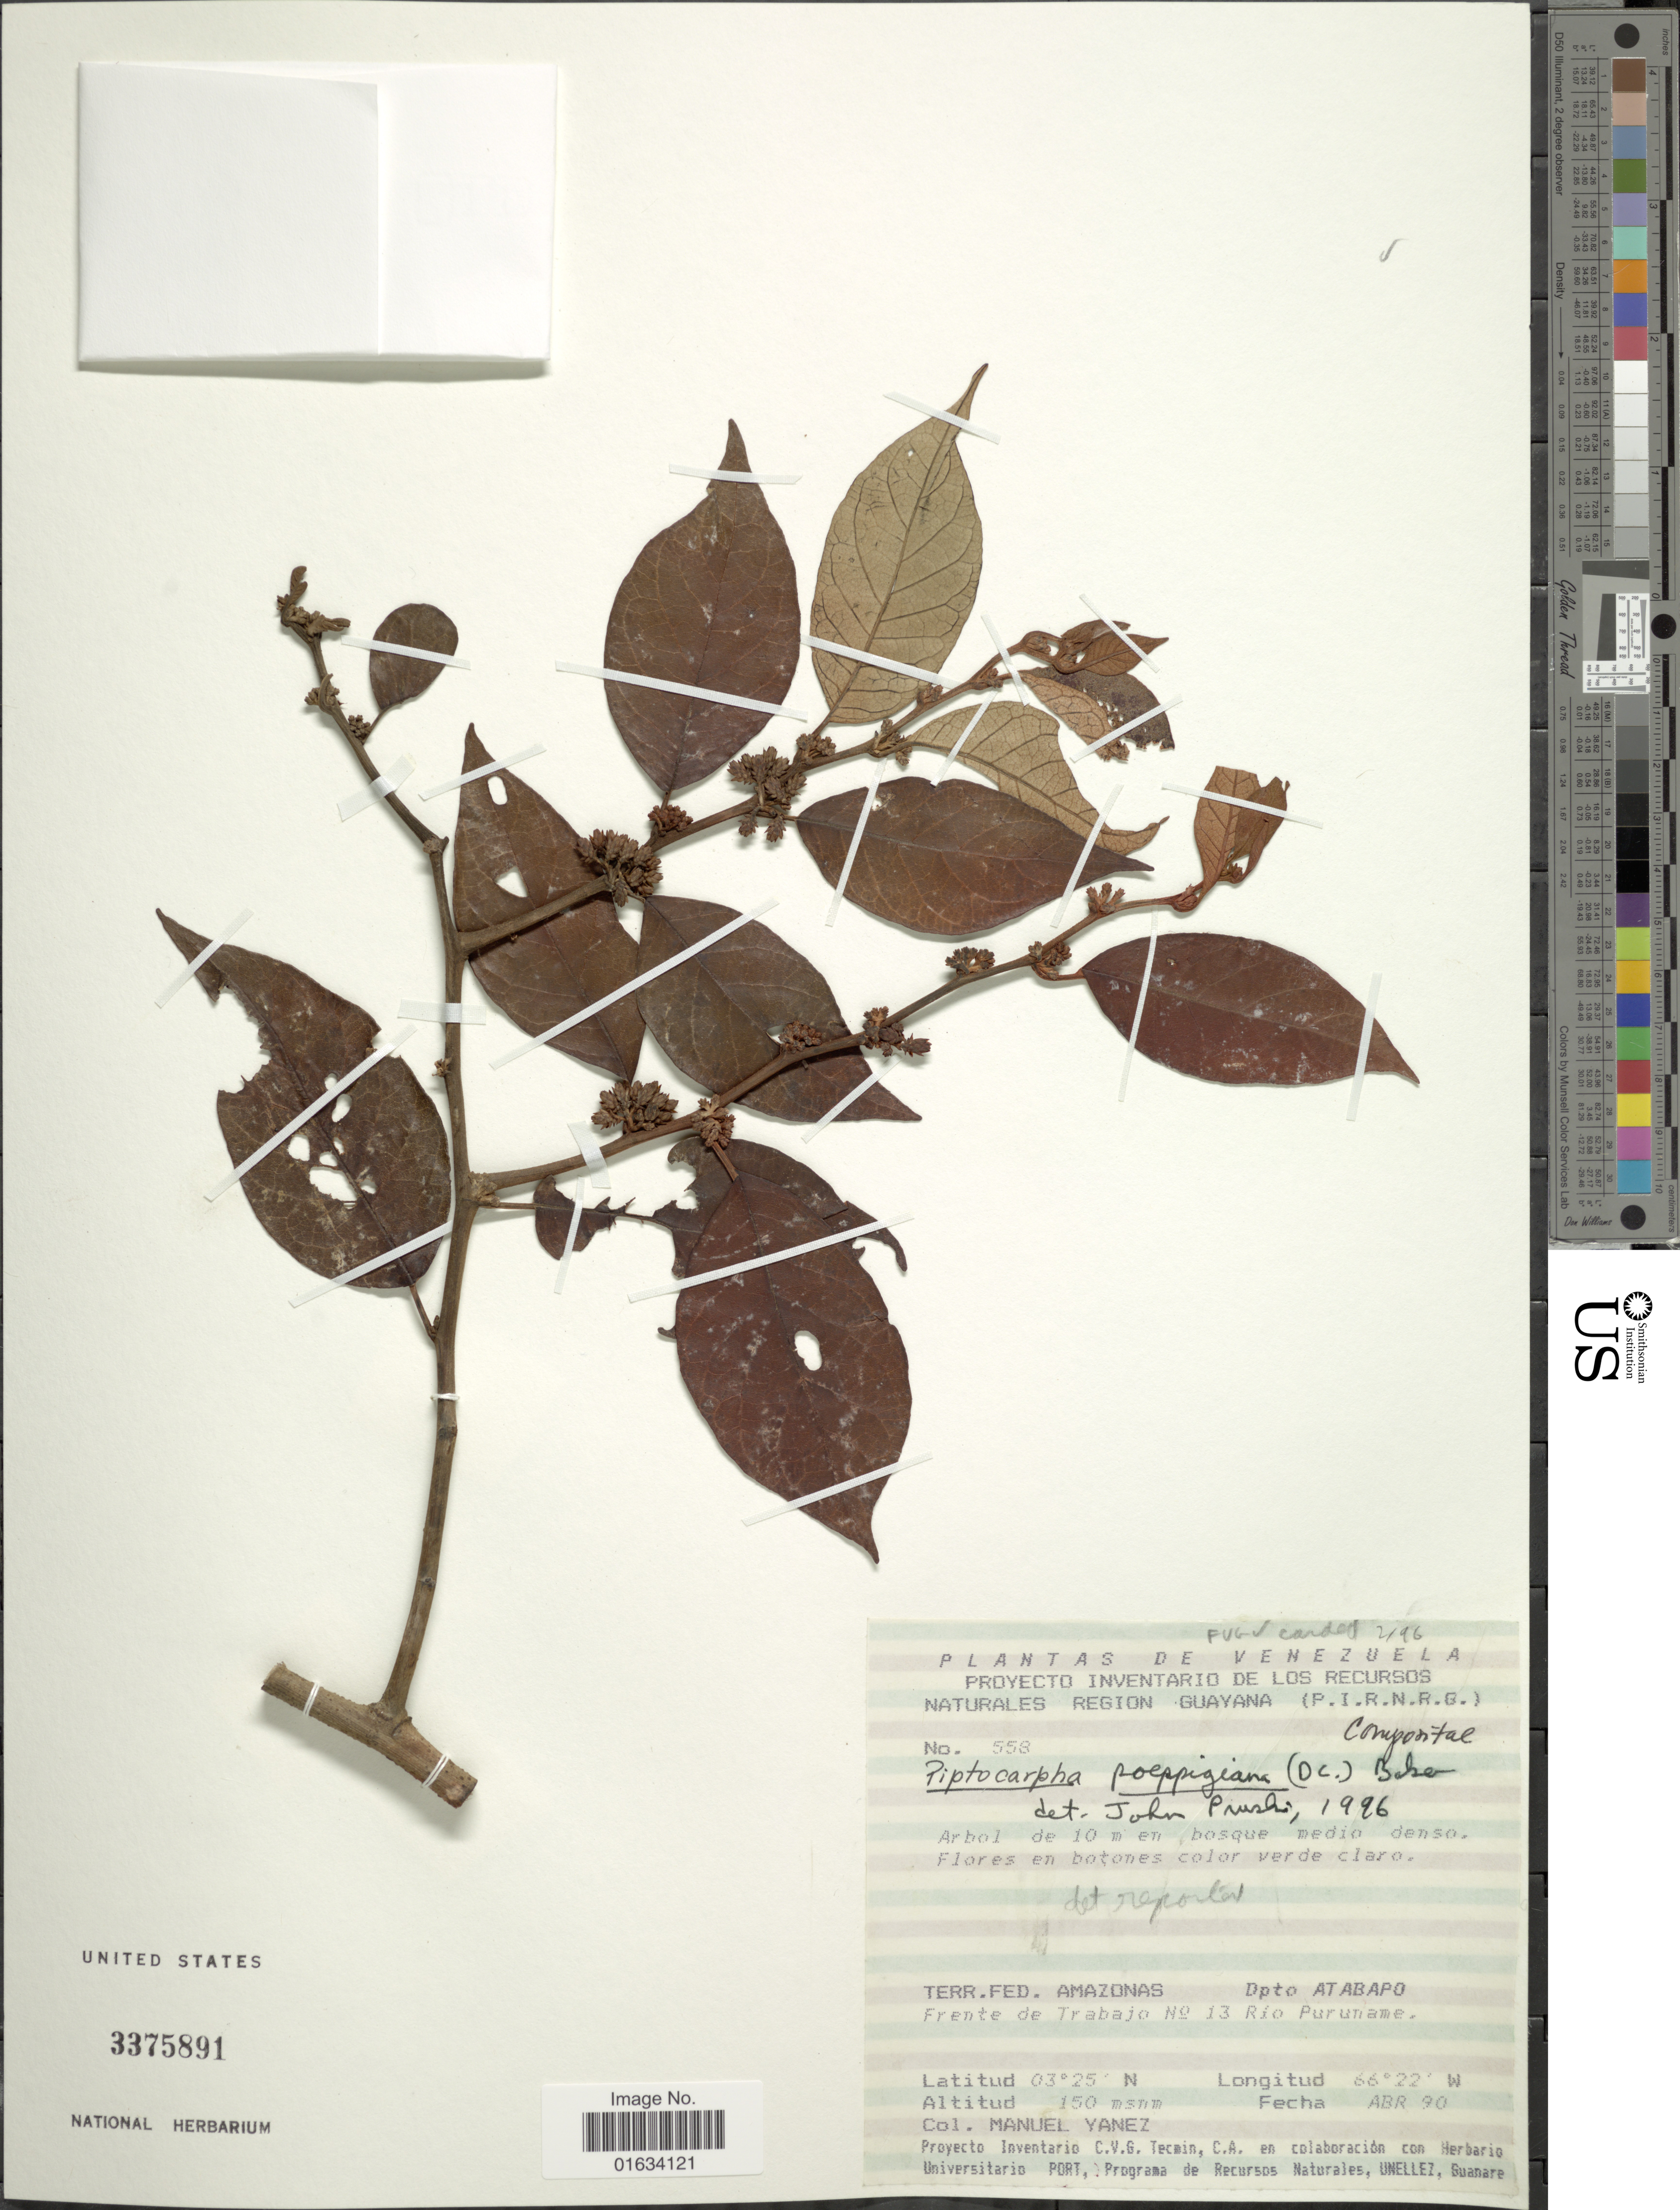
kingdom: Plantae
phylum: Tracheophyta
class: Magnoliopsida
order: Asterales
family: Asteraceae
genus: Piptocarpha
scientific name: Piptocarpha poeppigiana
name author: (DC.) Baker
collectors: M. Yanez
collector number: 558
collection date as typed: Transcribed d/m/y: /9/90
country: Venezuela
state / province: Amazonas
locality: Venezuela. Terr. Fed. Amazonas. Dpto Atabapo. Frente de Trabajo no 13 Rio Puruname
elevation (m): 150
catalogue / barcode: US 3375891